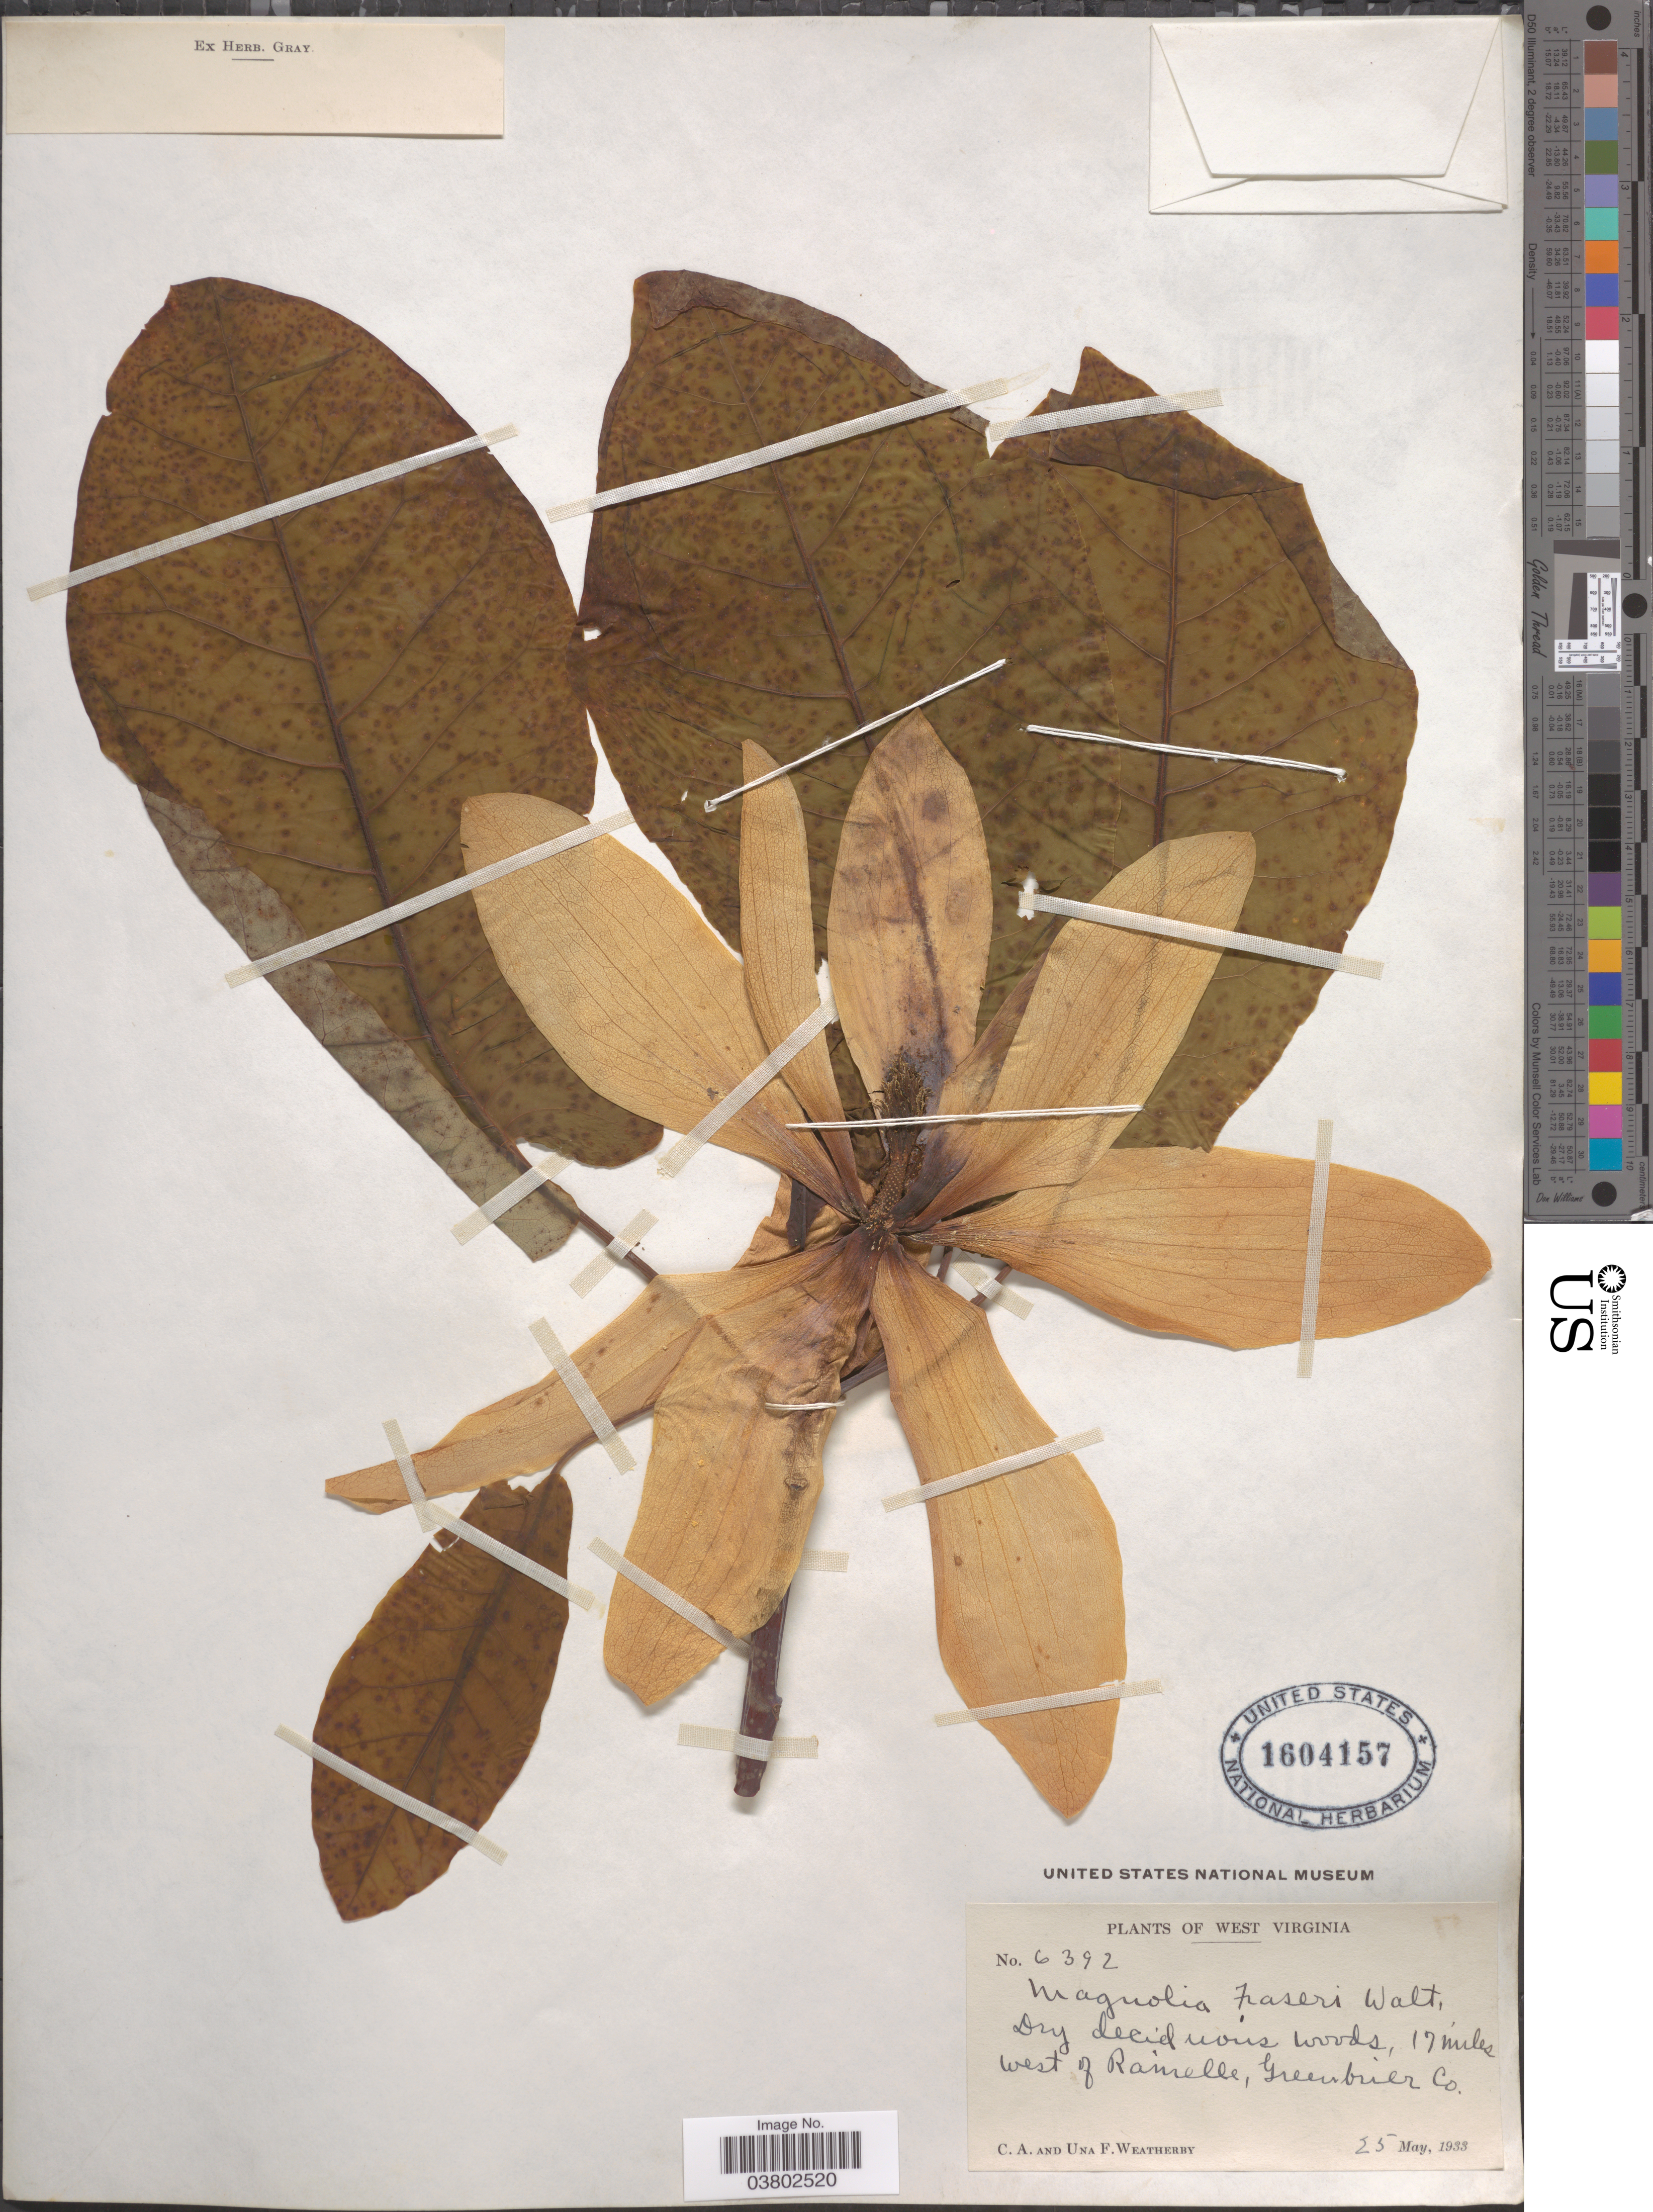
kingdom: Plantae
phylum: Tracheophyta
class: Magnoliopsida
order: Magnoliales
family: Magnoliaceae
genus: Magnolia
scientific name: Magnolia fraseri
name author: Walter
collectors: C. A. Weatherby & U. Weatherby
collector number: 6392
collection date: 1933-05-25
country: United States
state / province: West Virginia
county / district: Greenbrier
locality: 17 miles west of Rainelle, Greenbrier Co.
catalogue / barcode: US 1604157